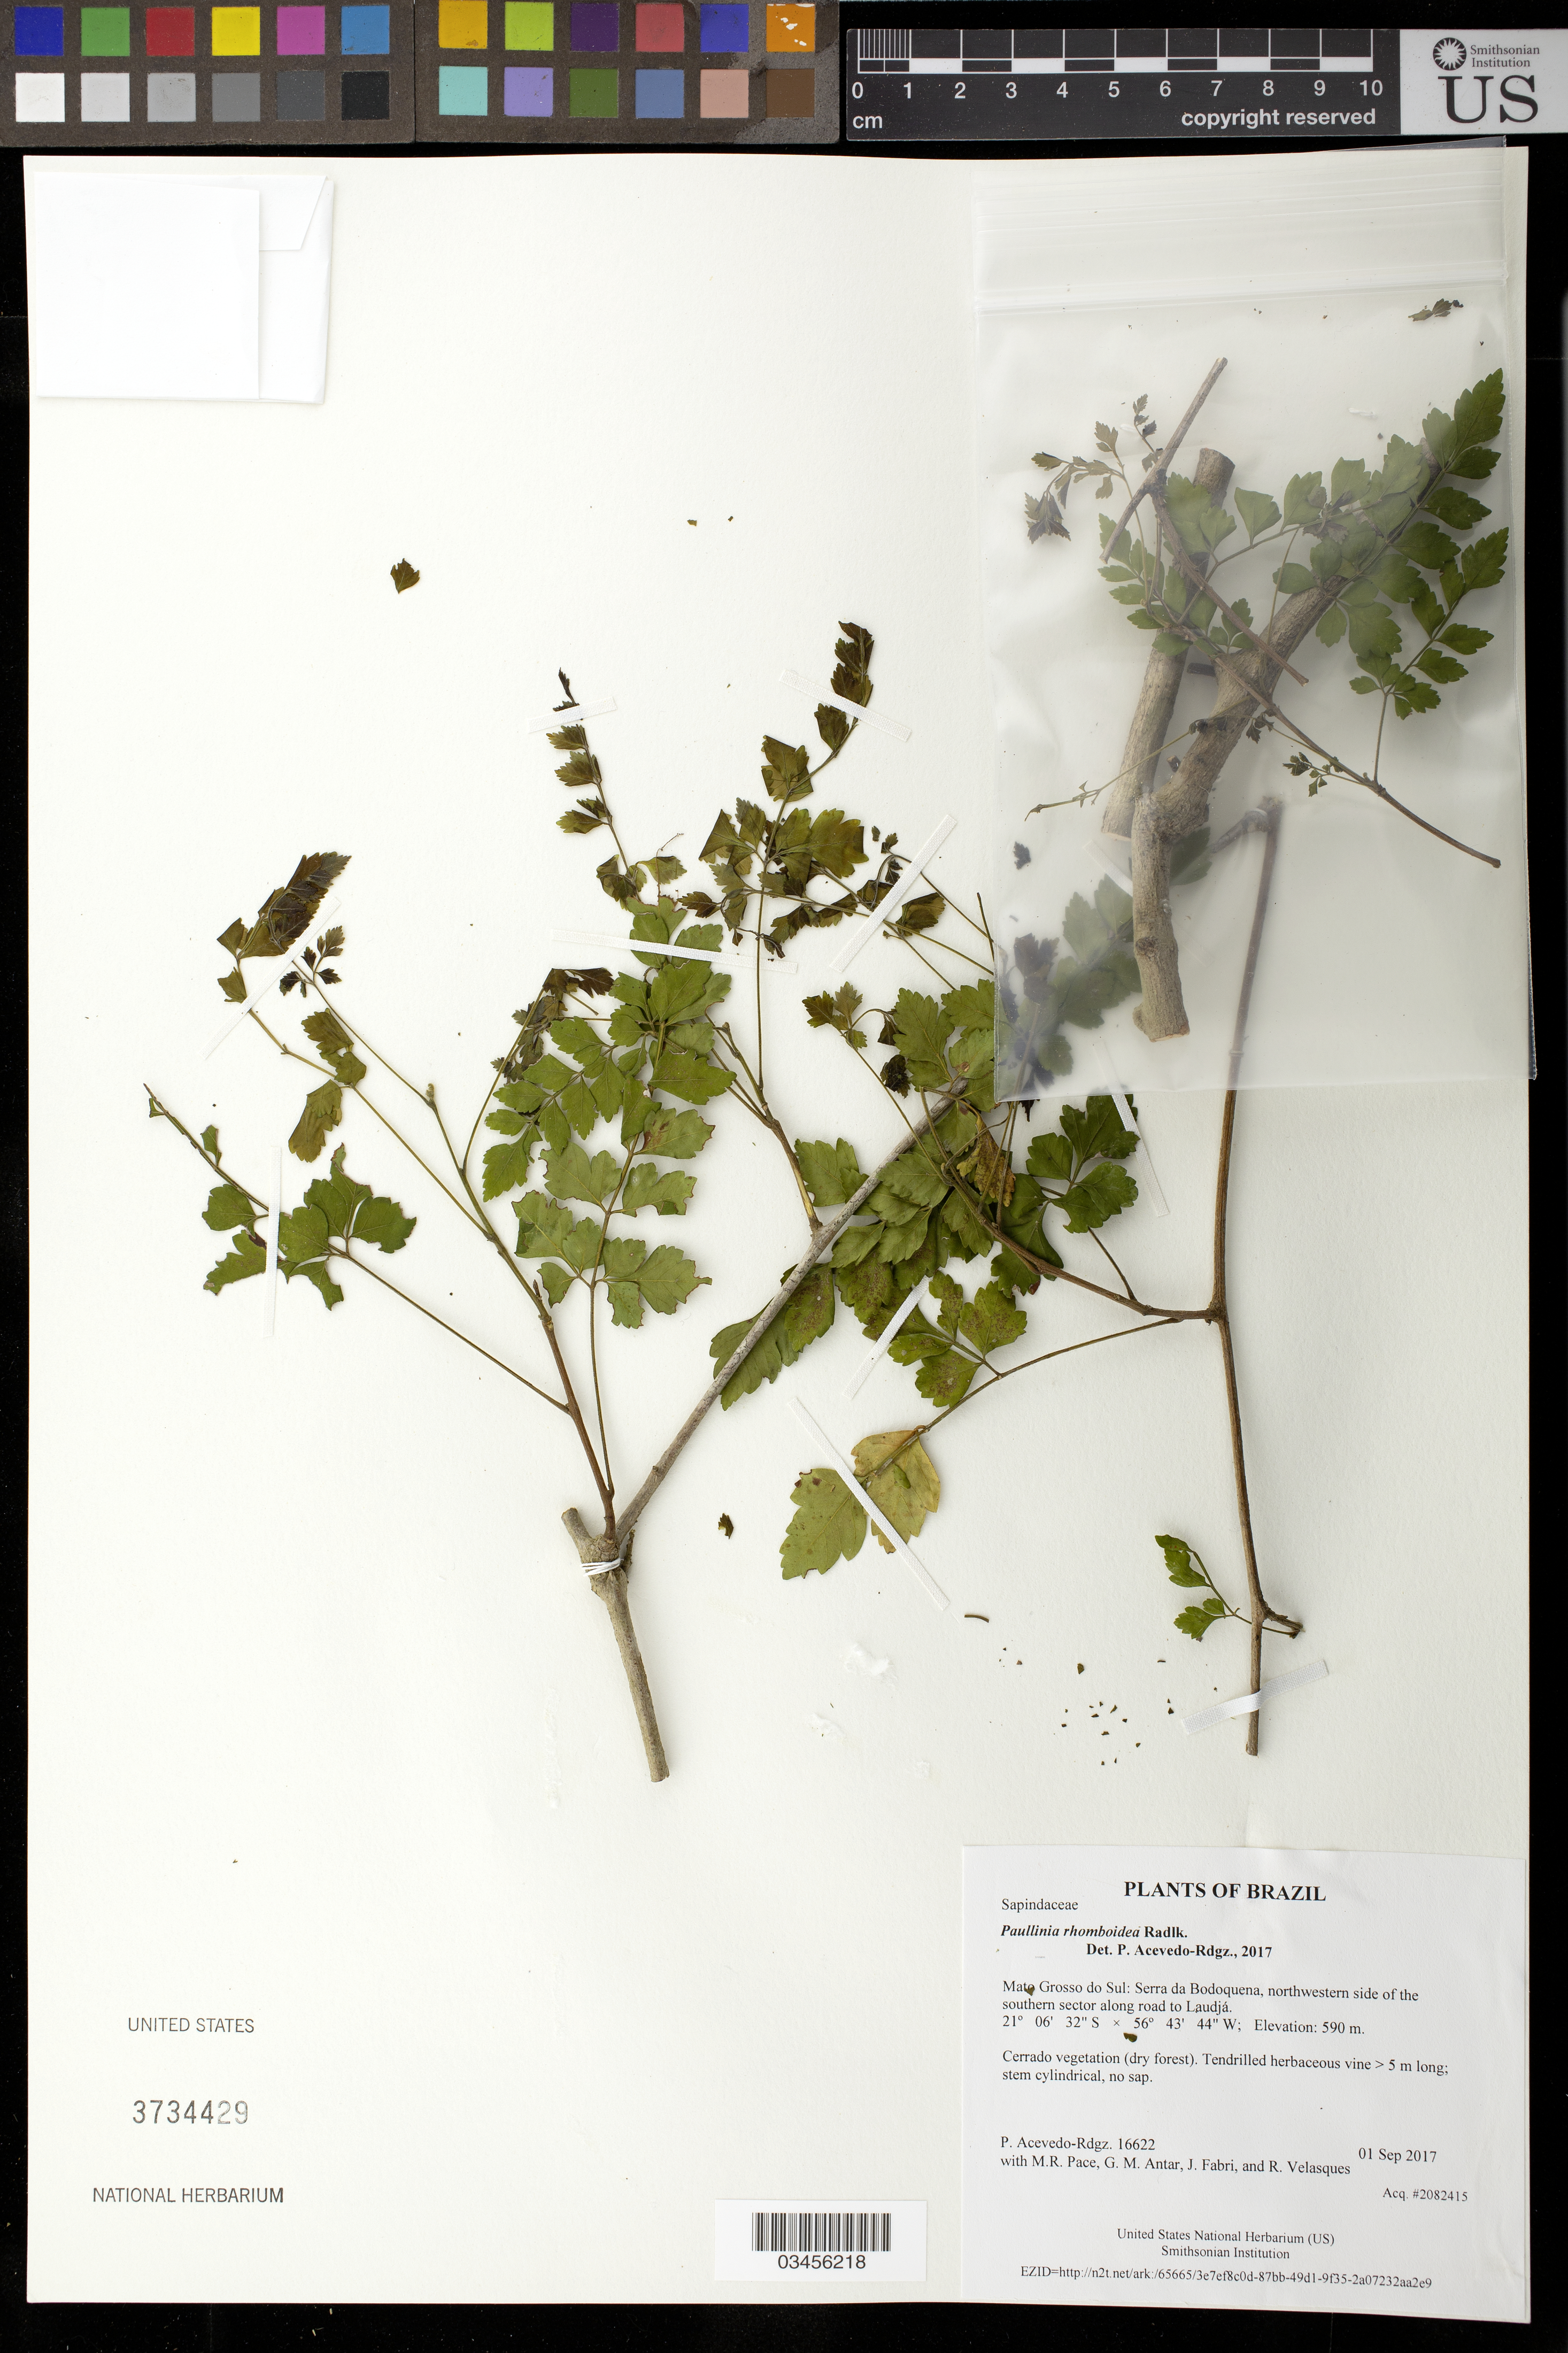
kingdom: Plantae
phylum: Tracheophyta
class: Magnoliopsida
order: Sapindales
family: Sapindaceae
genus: Paullinia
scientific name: Paullinia rhomboidea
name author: Radlk.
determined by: Acevedo-Rodríguez, P., (BOT), Smithsonian Institution - National Museum of Natural History (UNITED STATES)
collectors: P. Acevedo-Rodr., M. R. Pace, G. M. Antar, J. Fabri & R. Velasques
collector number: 16622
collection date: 2017-09-01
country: Brazil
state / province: Mato Grosso do Sul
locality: Serra da Bodoquena, northwestern side of the southern sector along road to Laudjá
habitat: Cerrado vegetation (dry forest)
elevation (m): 590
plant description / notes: US, NY, RB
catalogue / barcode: US 3734429